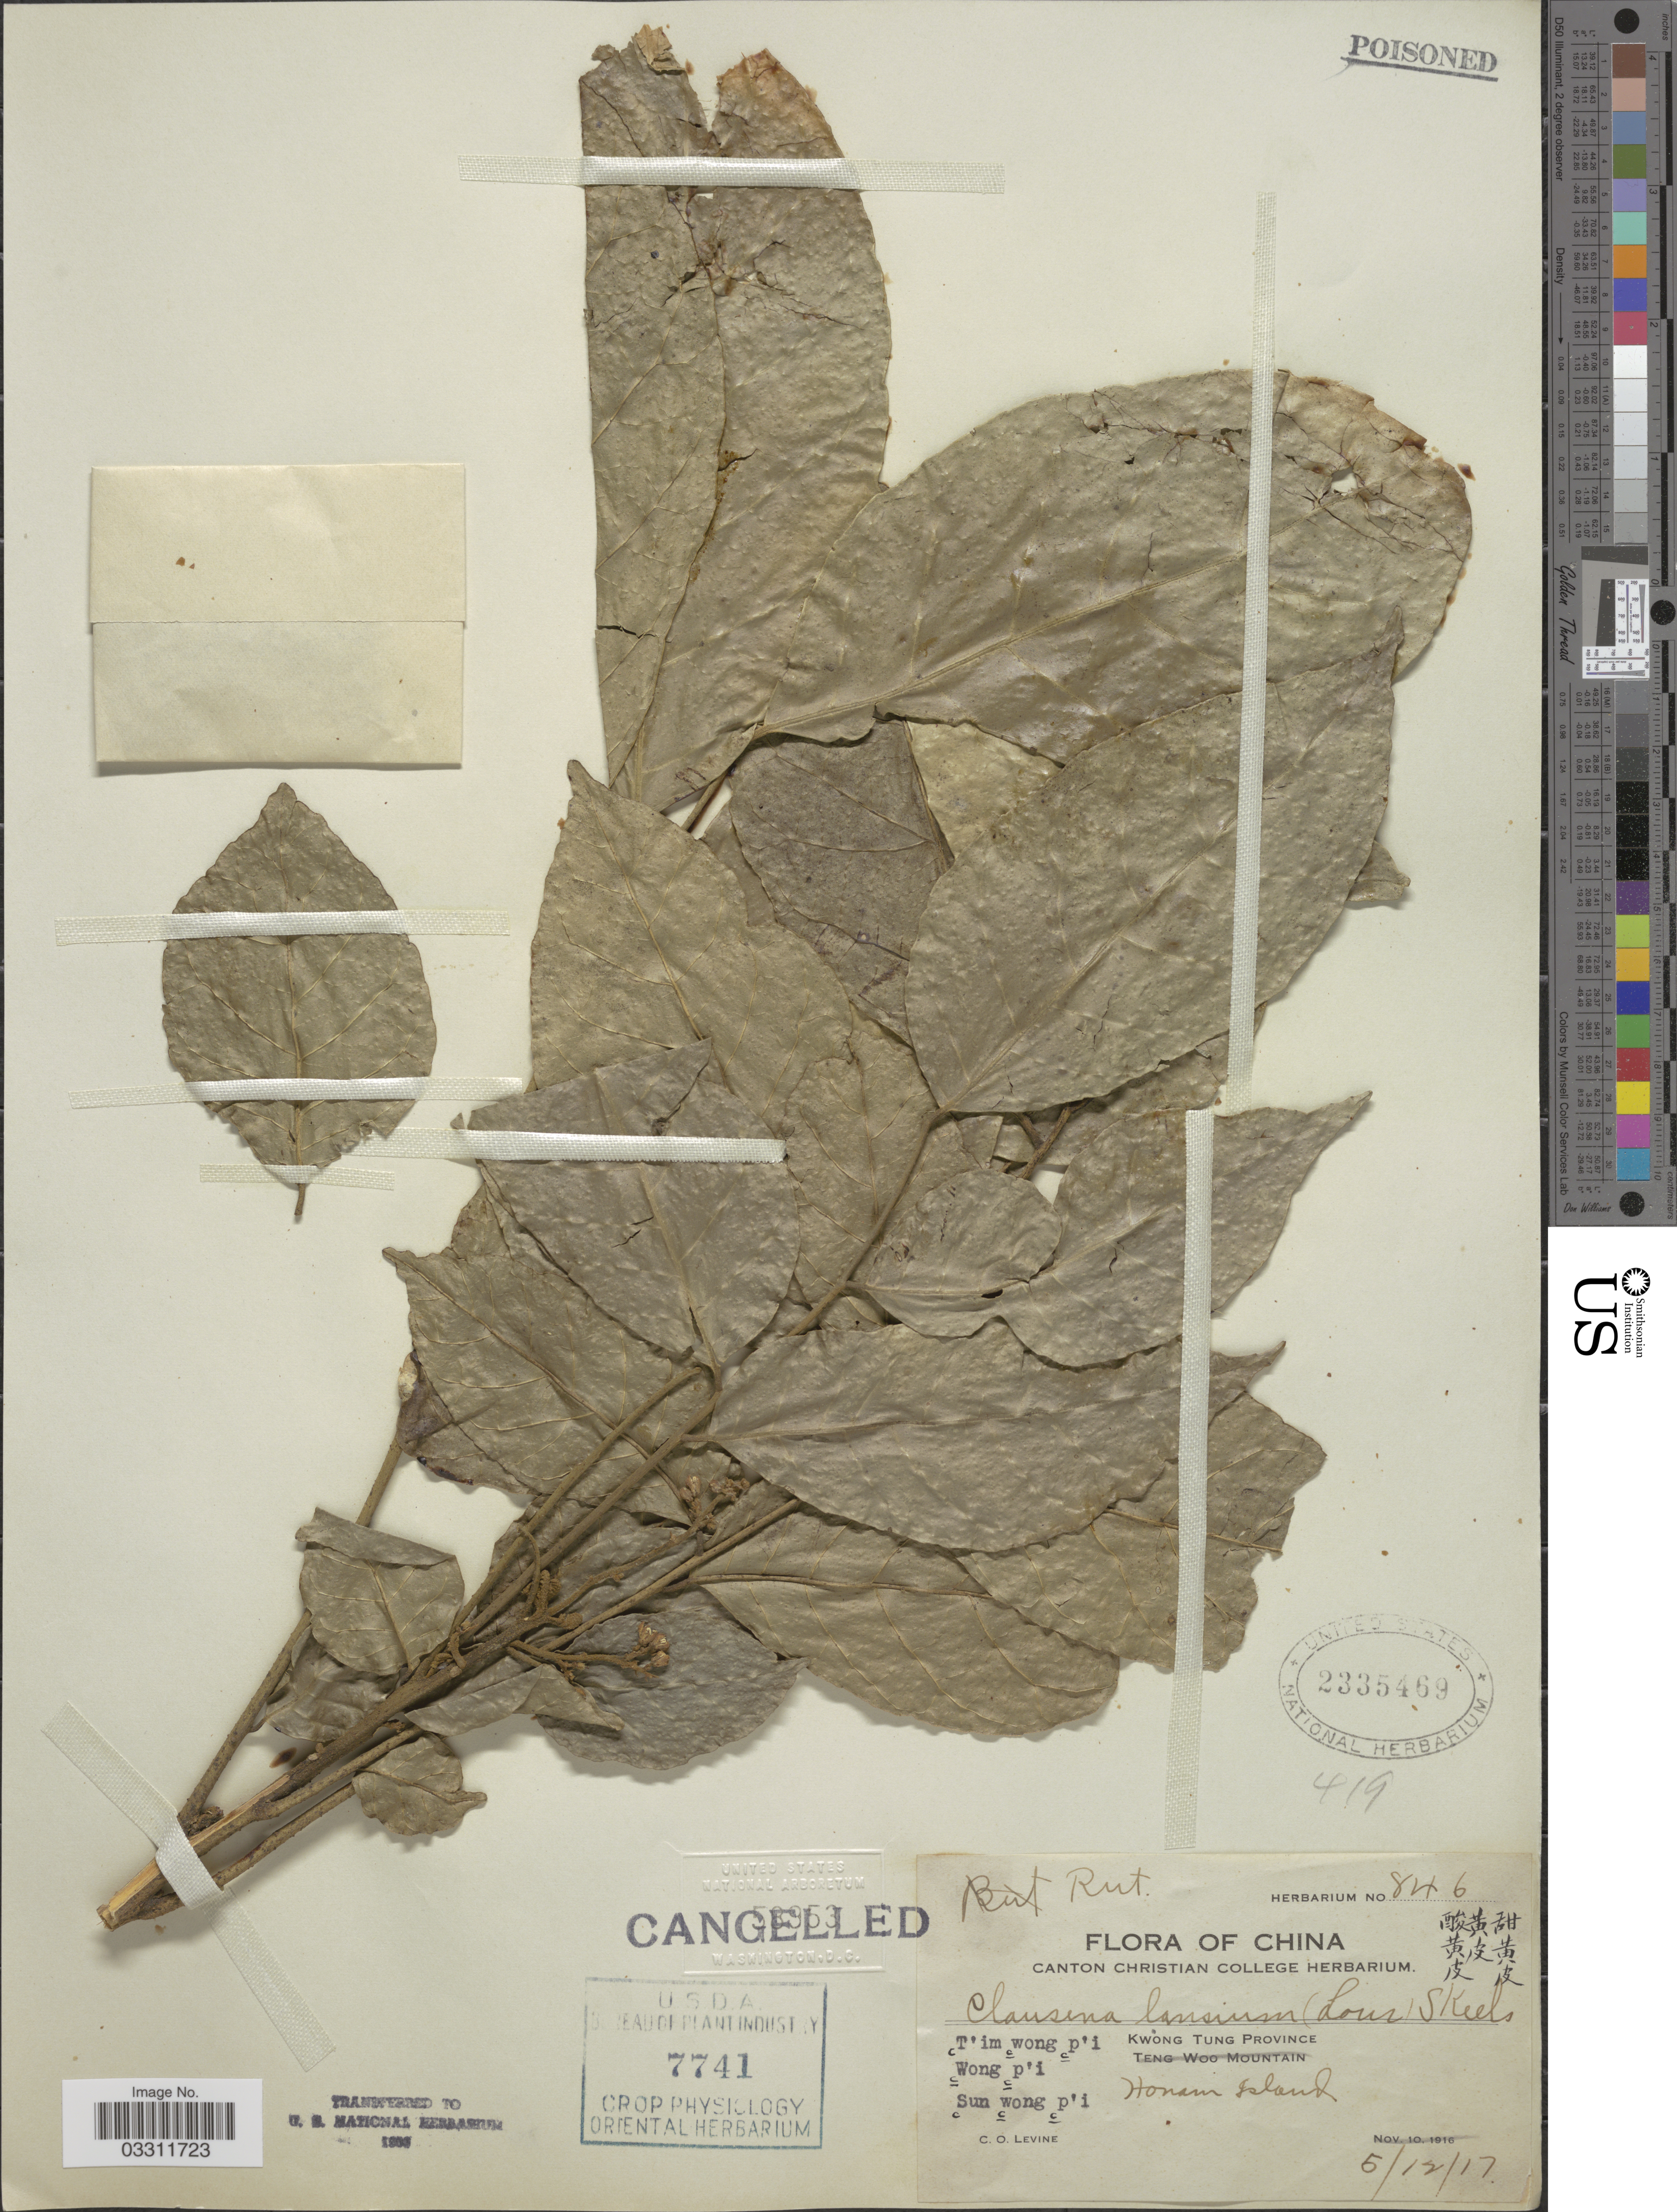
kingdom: Plantae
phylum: Tracheophyta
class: Magnoliopsida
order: Sapindales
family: Rutaceae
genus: Clausena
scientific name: Clausena lansium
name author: (Lour.) Skeels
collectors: C. O. Levine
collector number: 846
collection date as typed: Transcribed d/m/y: 5/12/17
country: China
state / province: Guangdong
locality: Kwong Tung Province. Honam Island. T'im wong p'i. Wong p'i. Sun wong p'i.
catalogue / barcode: US 2335469